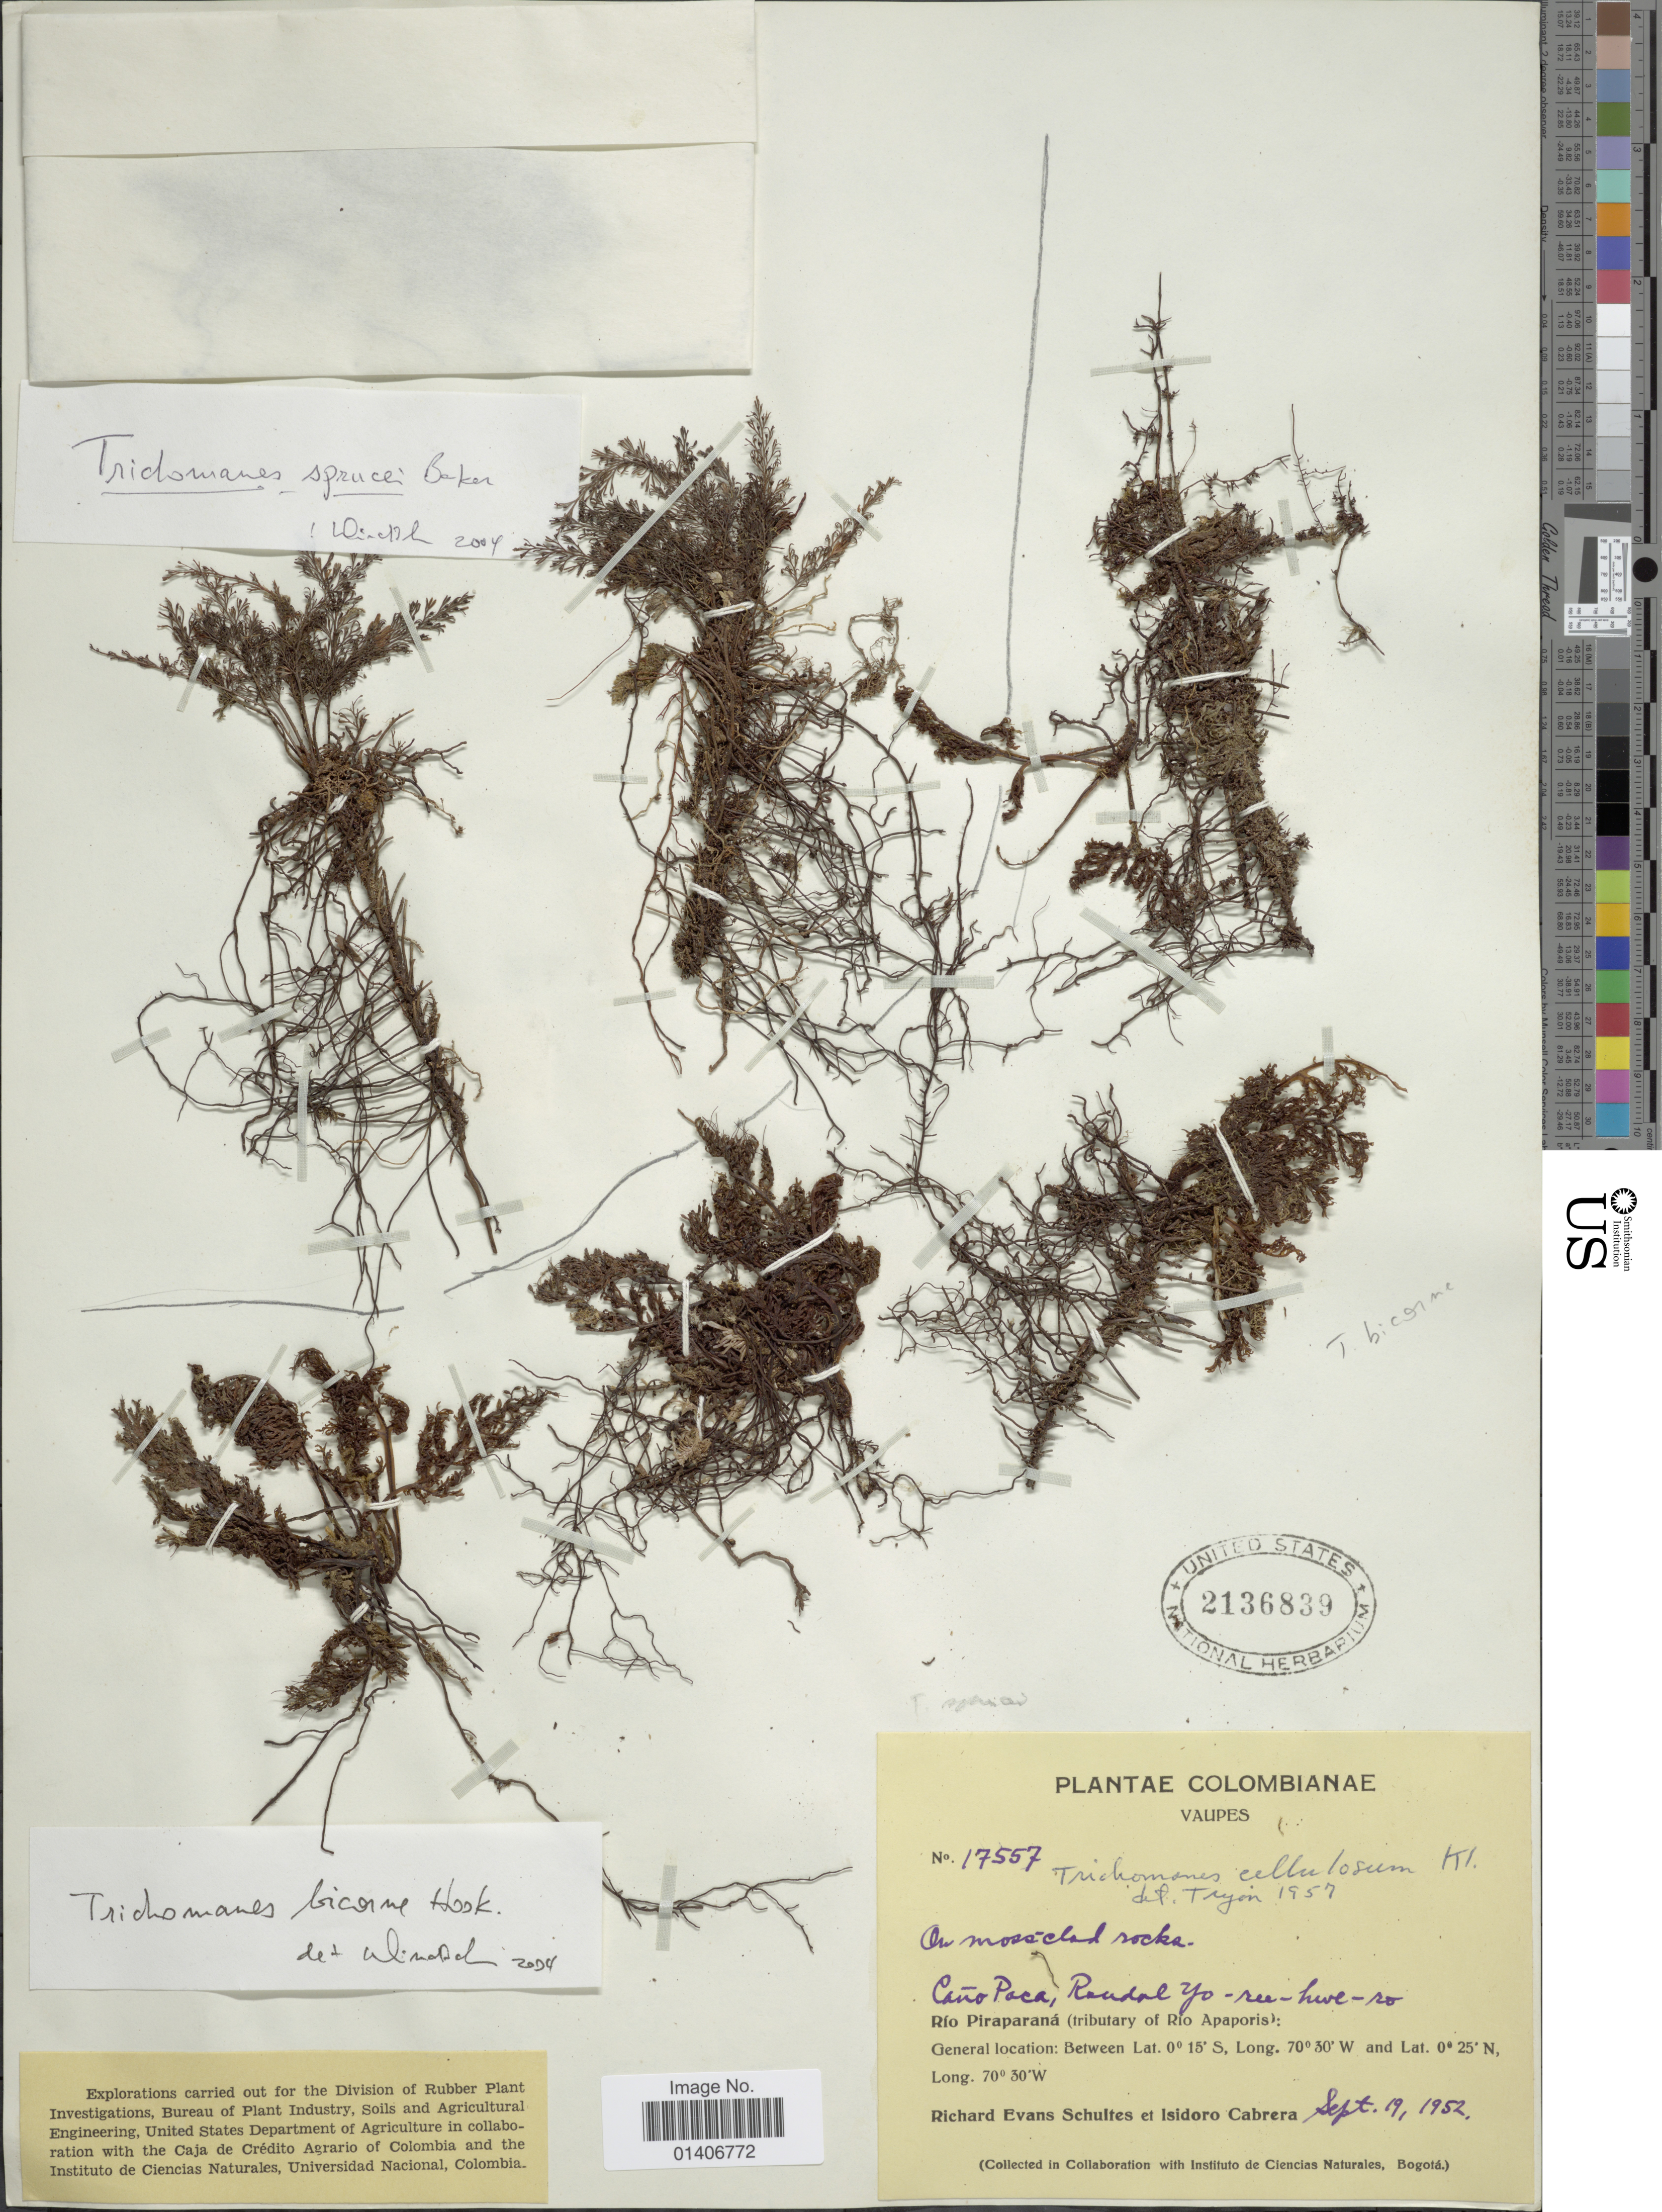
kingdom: Plantae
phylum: Tracheophyta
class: Polypodiopsida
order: Hymenophyllales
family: Hymenophyllaceae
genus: Abrodictyum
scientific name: Abrodictyum sprucei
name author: (Baker) Ebihara & Dubuisson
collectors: R. E. Schultes & I. Cabrera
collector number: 17557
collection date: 1952-09-19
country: Colombia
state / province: Vaupés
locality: Caño Poca, Raudal yo-ree-huve-ro, rio Pirapraná (tributary of rio Apaporis)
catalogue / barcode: US 2136839